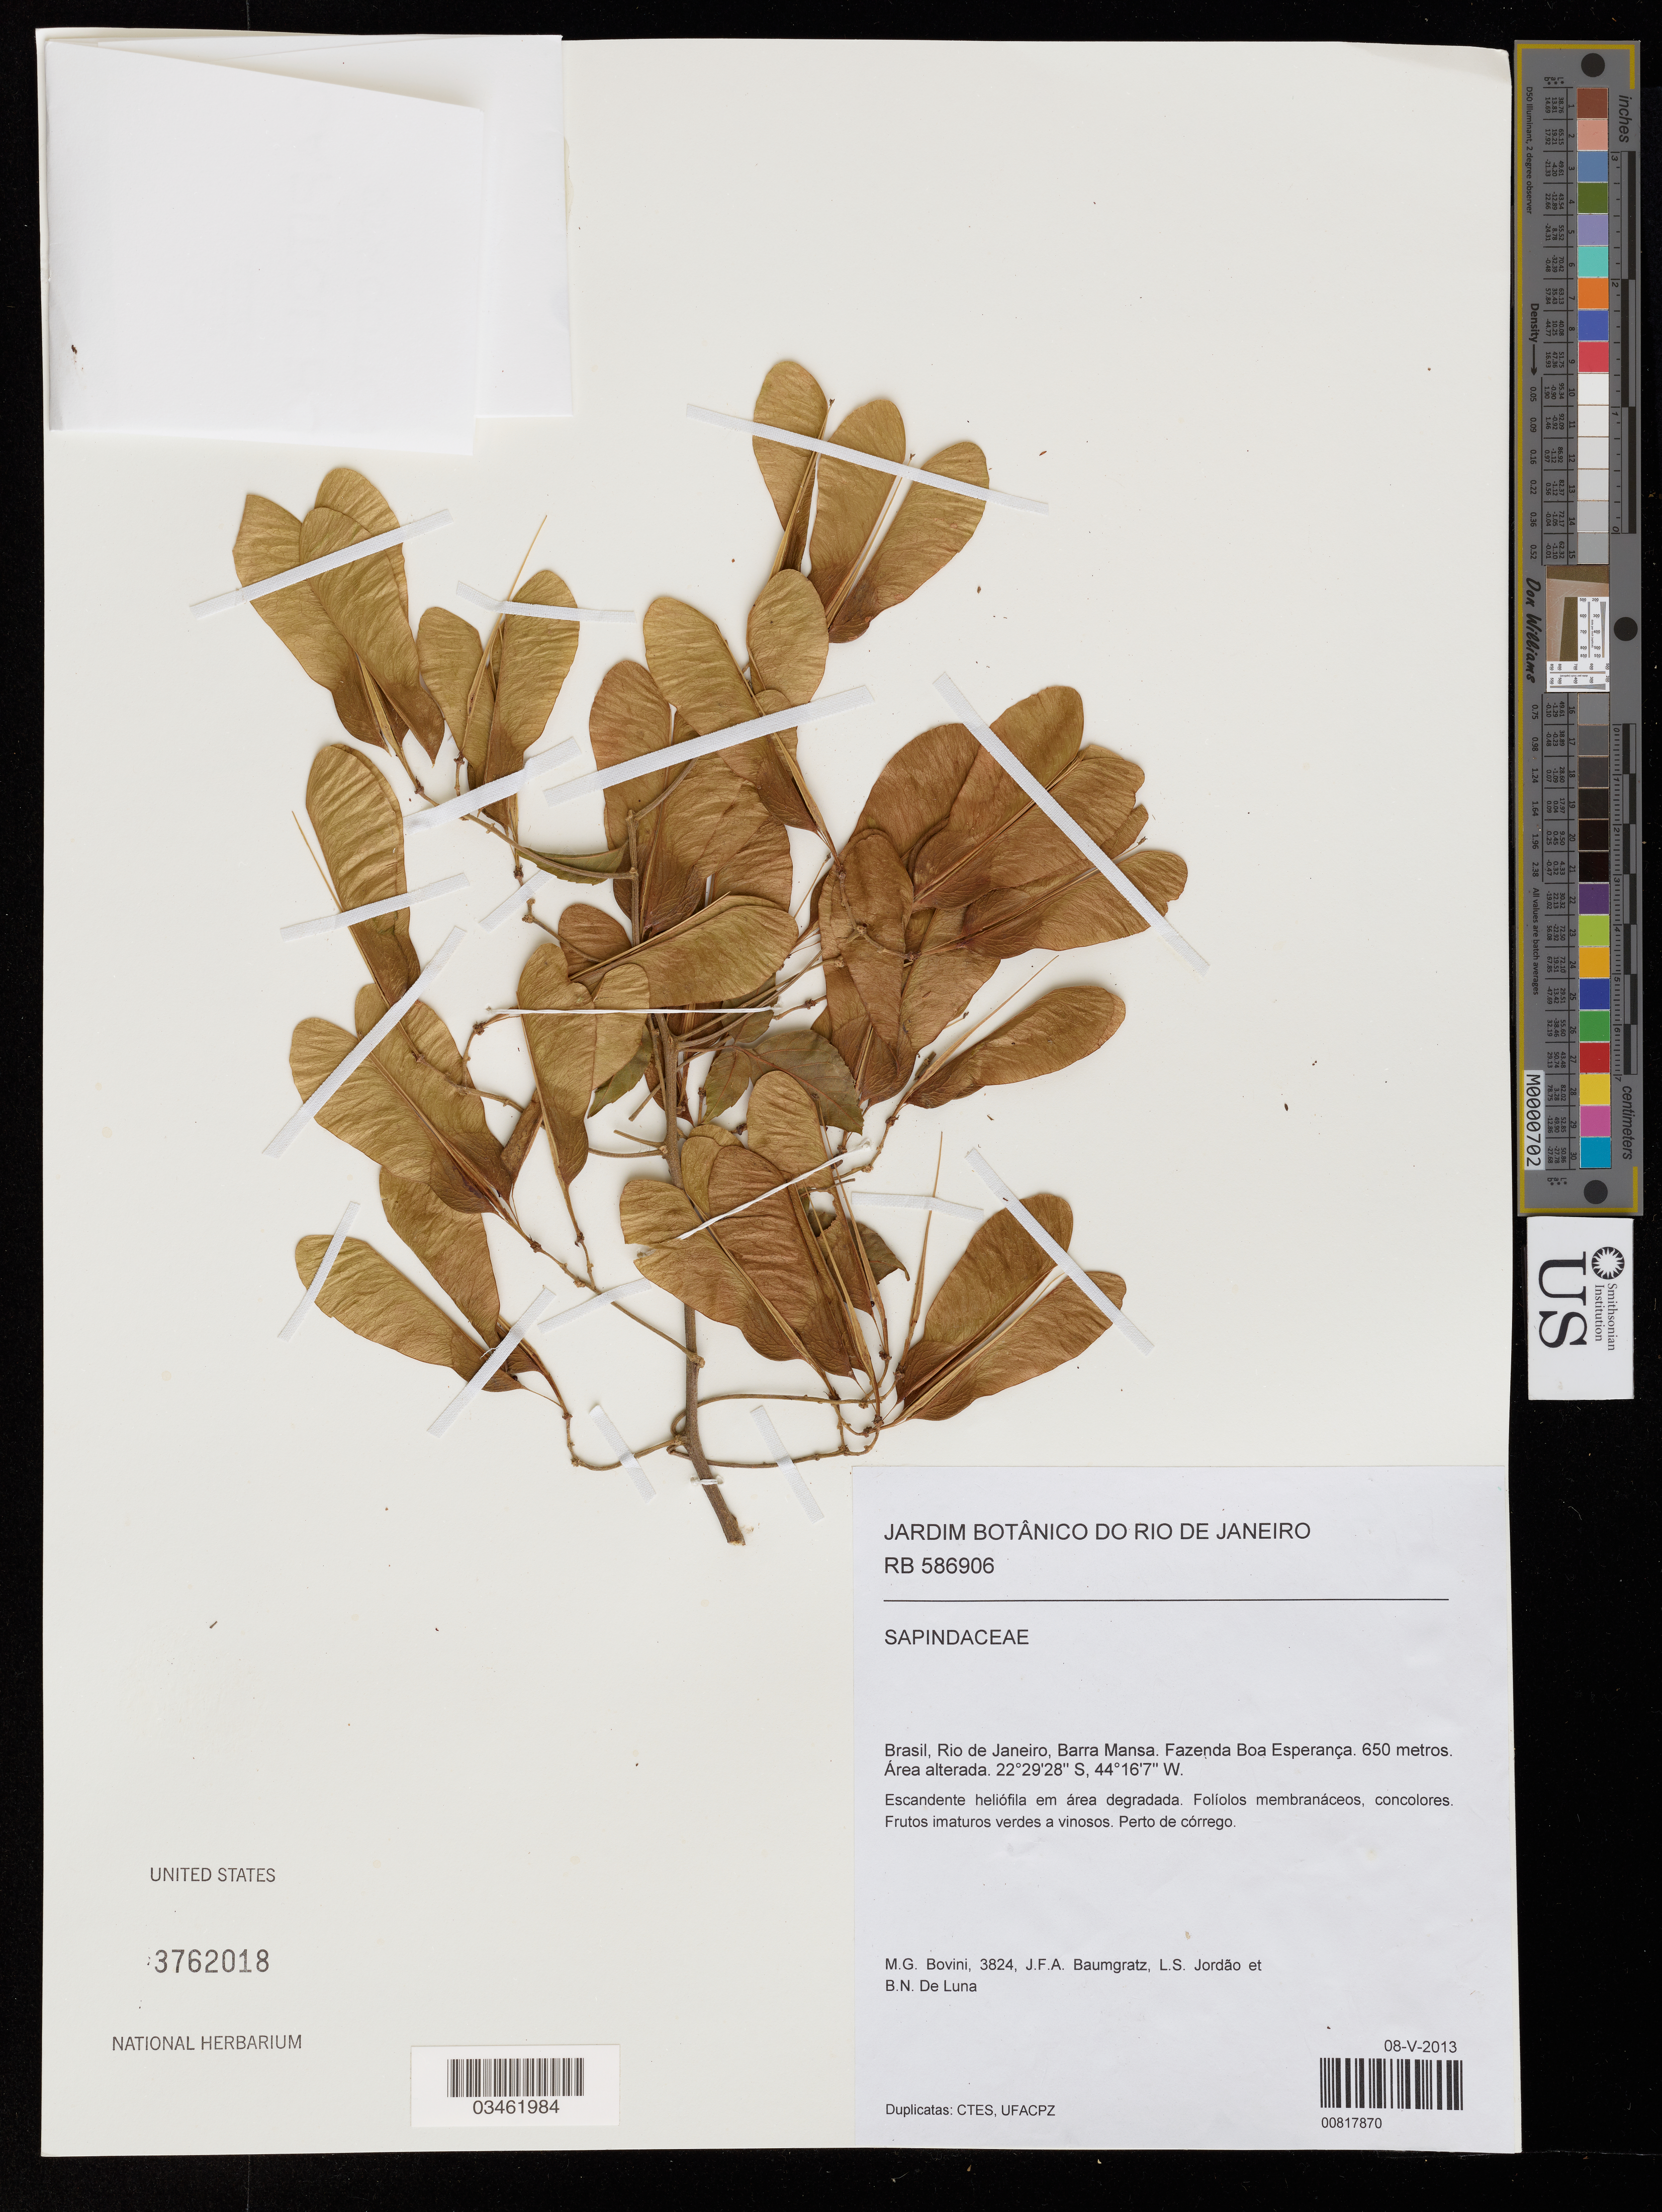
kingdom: Plantae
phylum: Tracheophyta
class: Magnoliopsida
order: Sapindales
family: Sapindaceae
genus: Thinouia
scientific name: Thinouia compressa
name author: Radlk.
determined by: Acevedo-Rodriguez, P., (US), Smithsonian Institution - National Museum of Natural History (UNITED STATES)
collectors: M. G. Bovini, J. F. A. Baumgratz, L. Jordão & B. de Luna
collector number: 3824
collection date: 2013-05-08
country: Brazil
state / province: Rio de Janeiro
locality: Barra Mansa. Fazenda Boa Esperança.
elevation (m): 650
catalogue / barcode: US 3762018